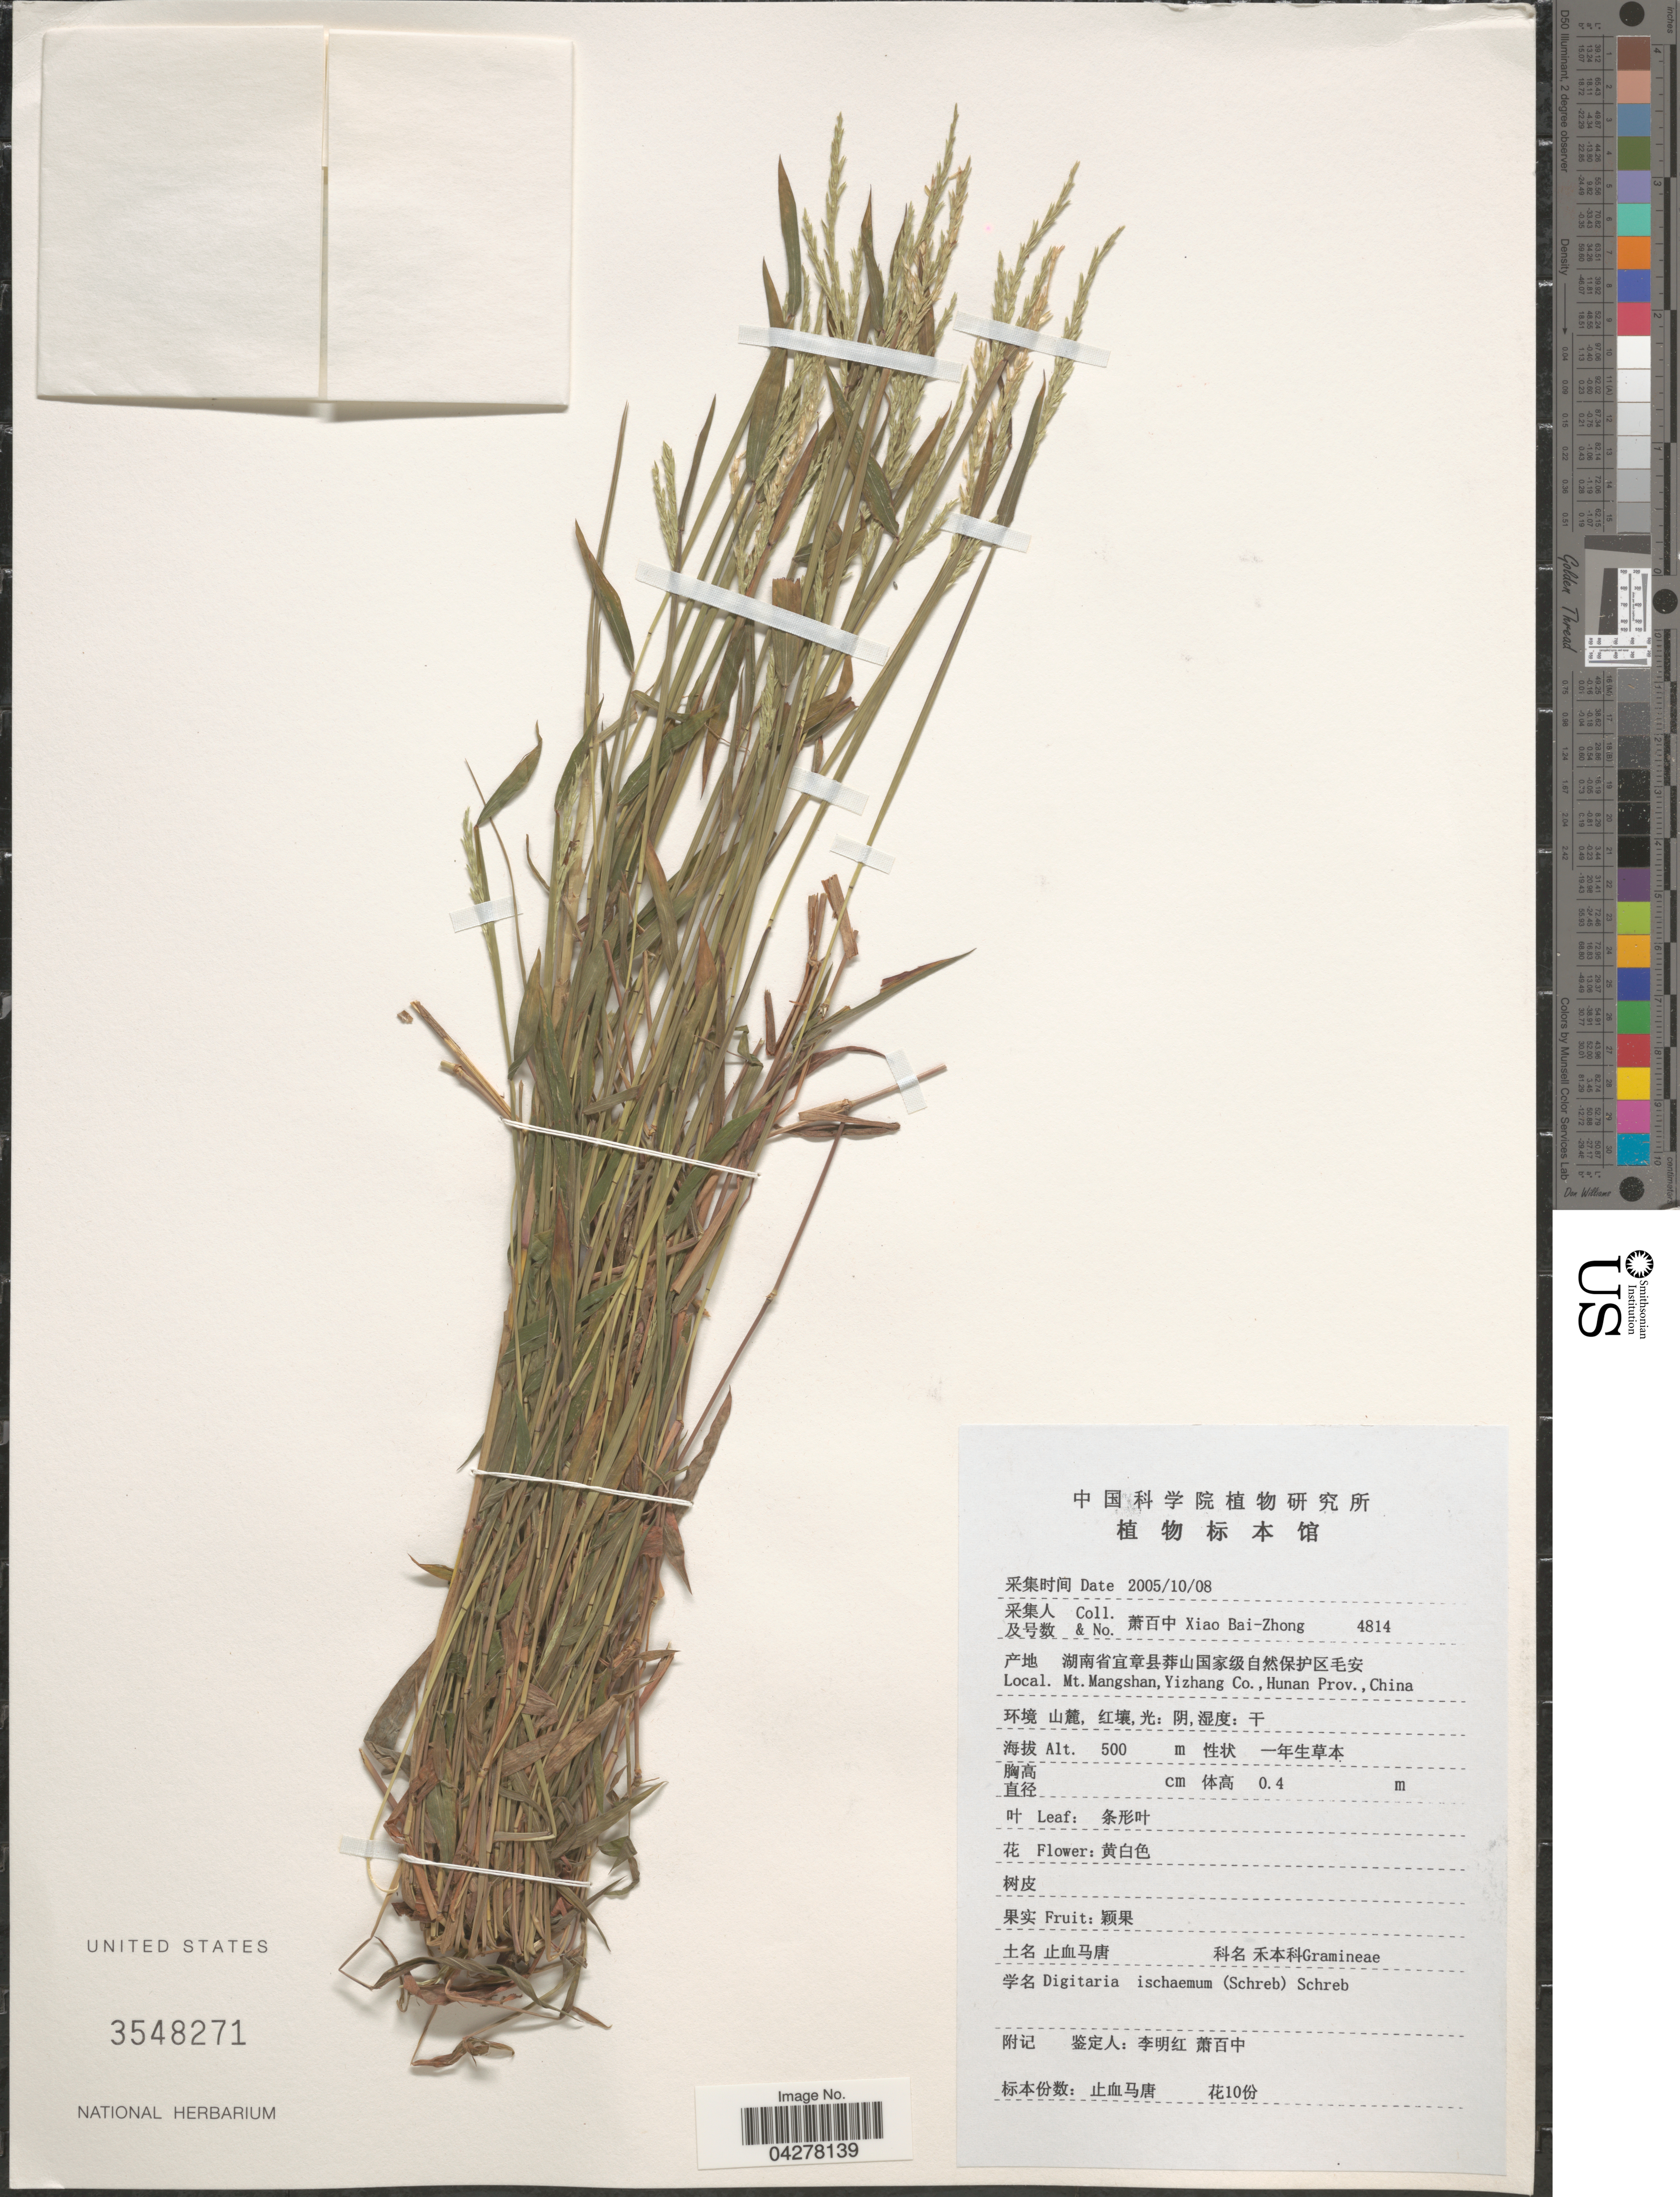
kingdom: Plantae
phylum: Tracheophyta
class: Liliopsida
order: Poales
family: Poaceae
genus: Digitaria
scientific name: Digitaria ischaemum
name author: (Schreber) Schreber ex Muhl.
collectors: B. Z. Xiao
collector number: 4814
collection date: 2005-10-08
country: China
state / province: Hunan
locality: Mt. Mangshan, Yizhang Co.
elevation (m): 500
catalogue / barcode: US 3548271